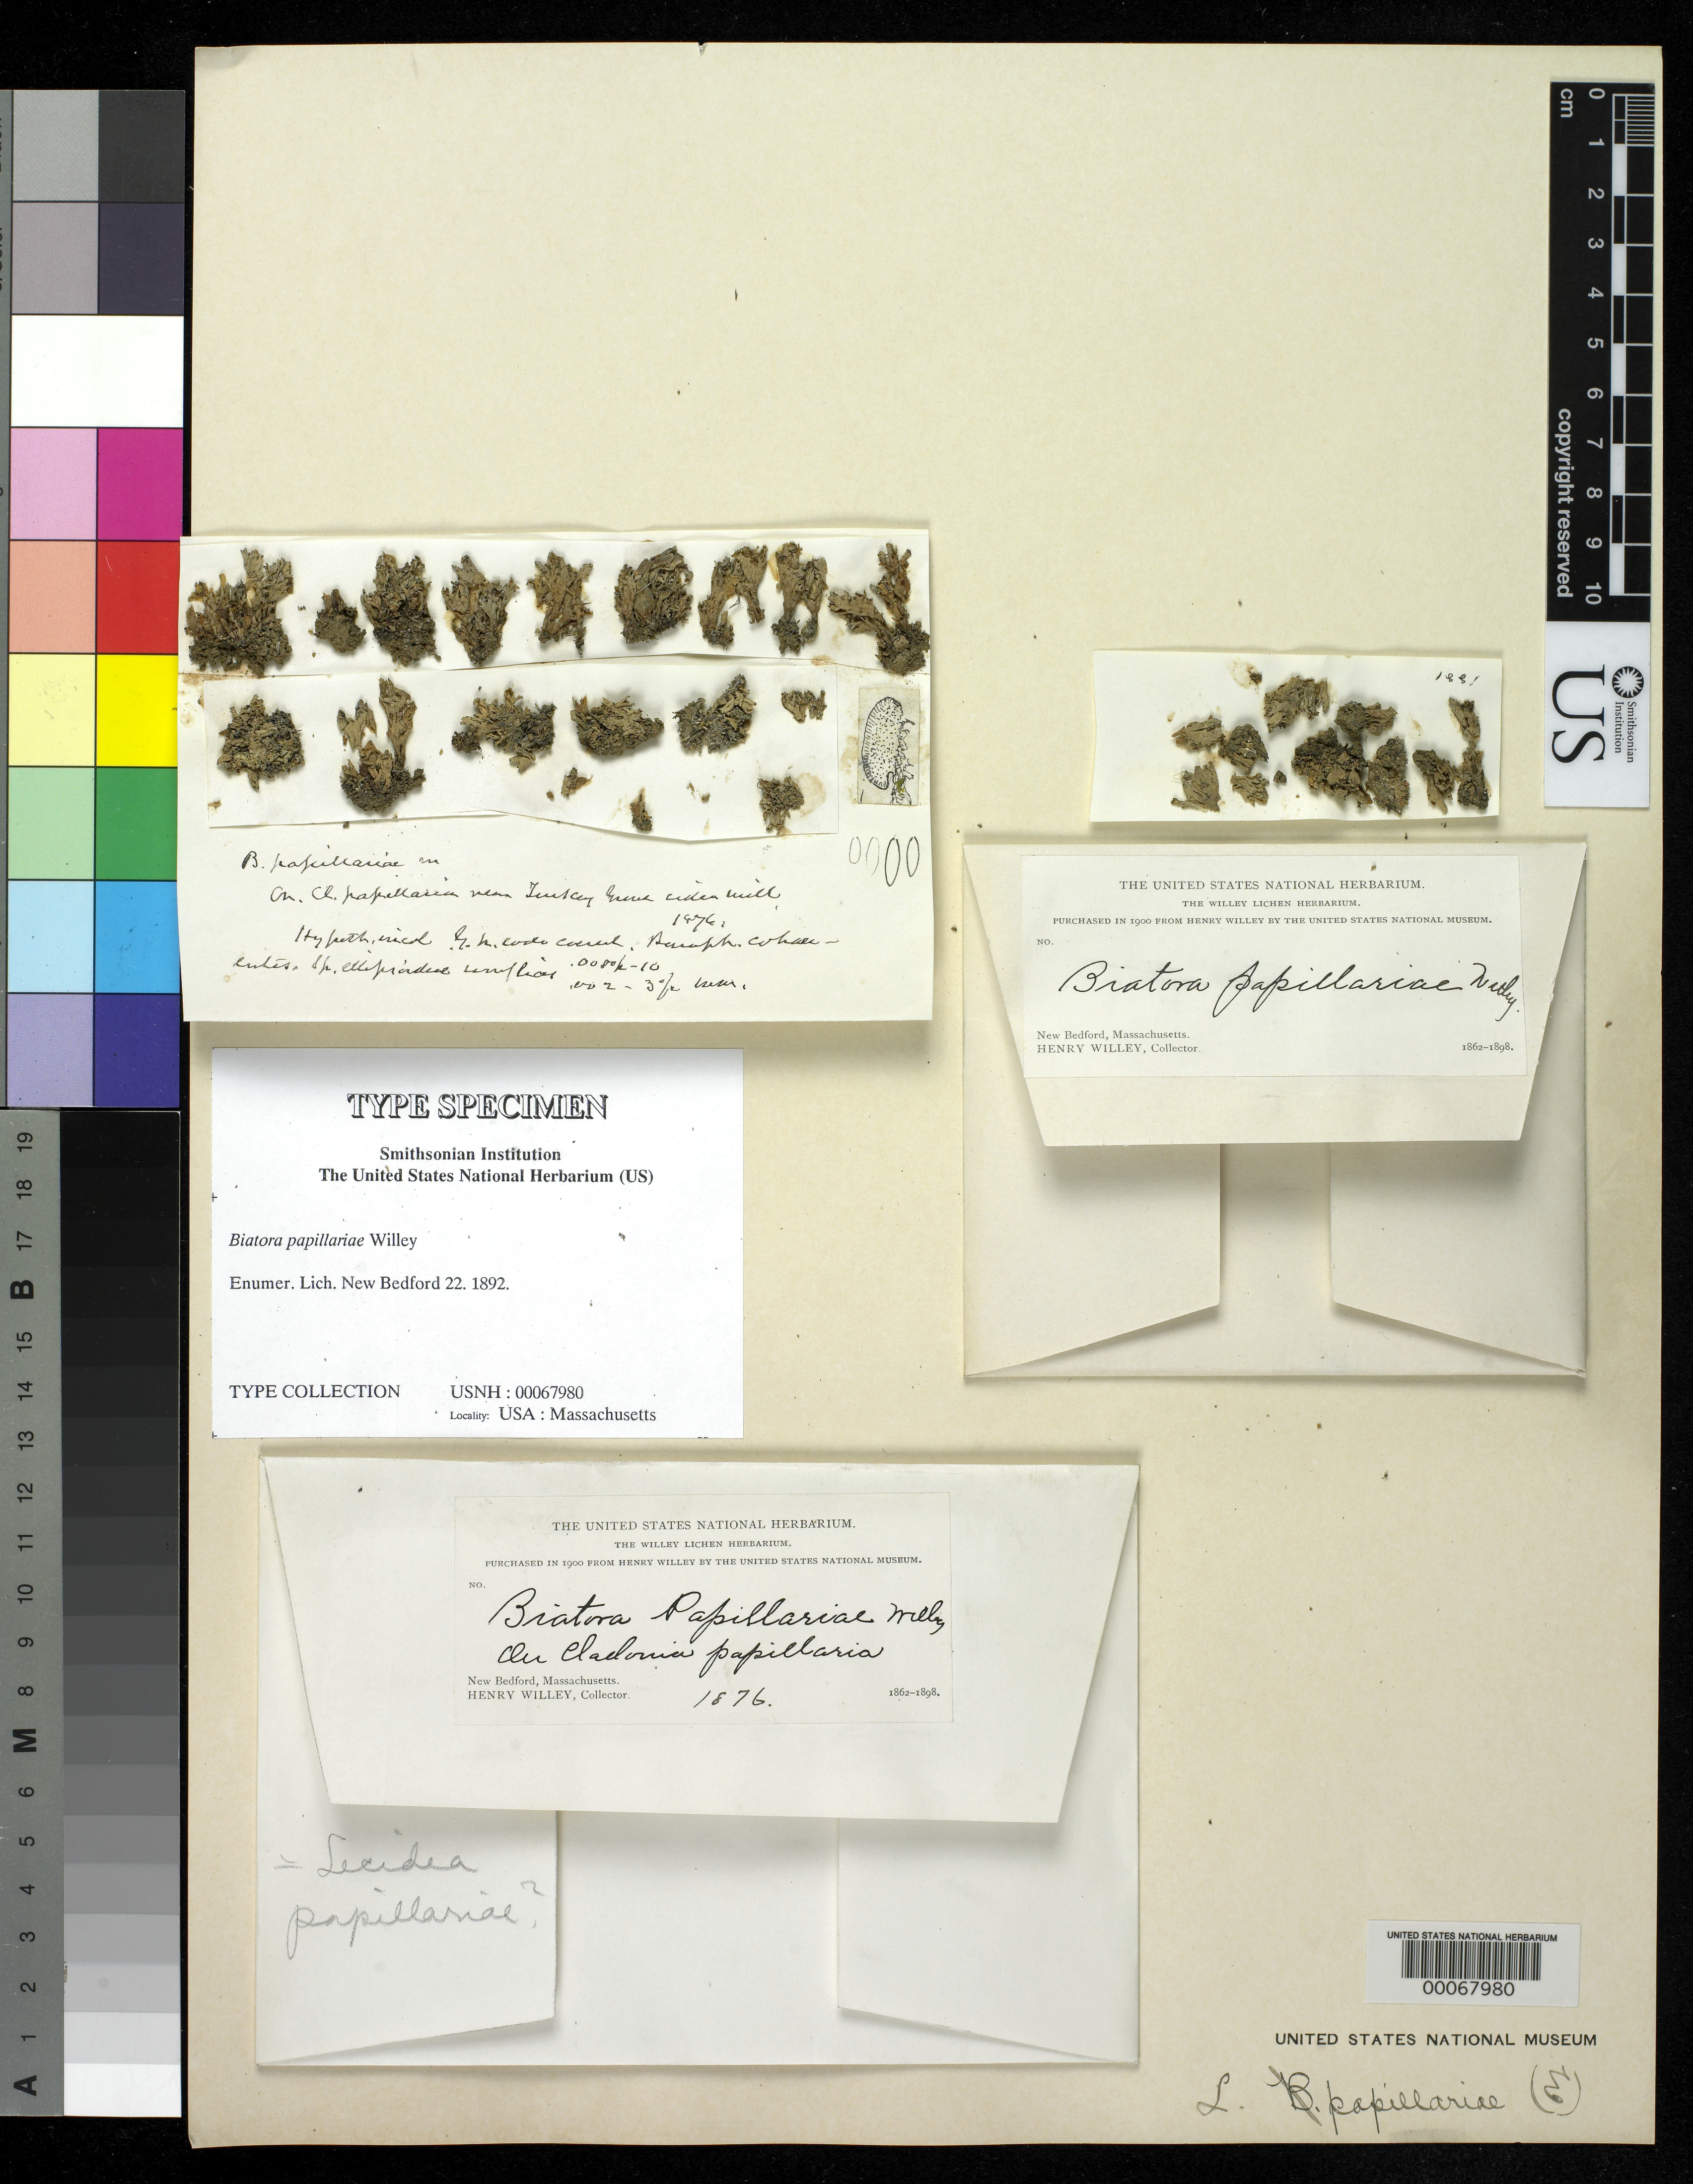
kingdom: Fungi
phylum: Ascomycota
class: Lecanoromycetes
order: Lecanorales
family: Ramalinaceae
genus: Biatora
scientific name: Biatora papillariae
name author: Willey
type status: Type Collection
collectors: H. Willey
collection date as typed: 1876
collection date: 1876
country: United States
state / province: Massachusetts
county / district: Bristol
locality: New Bedford.